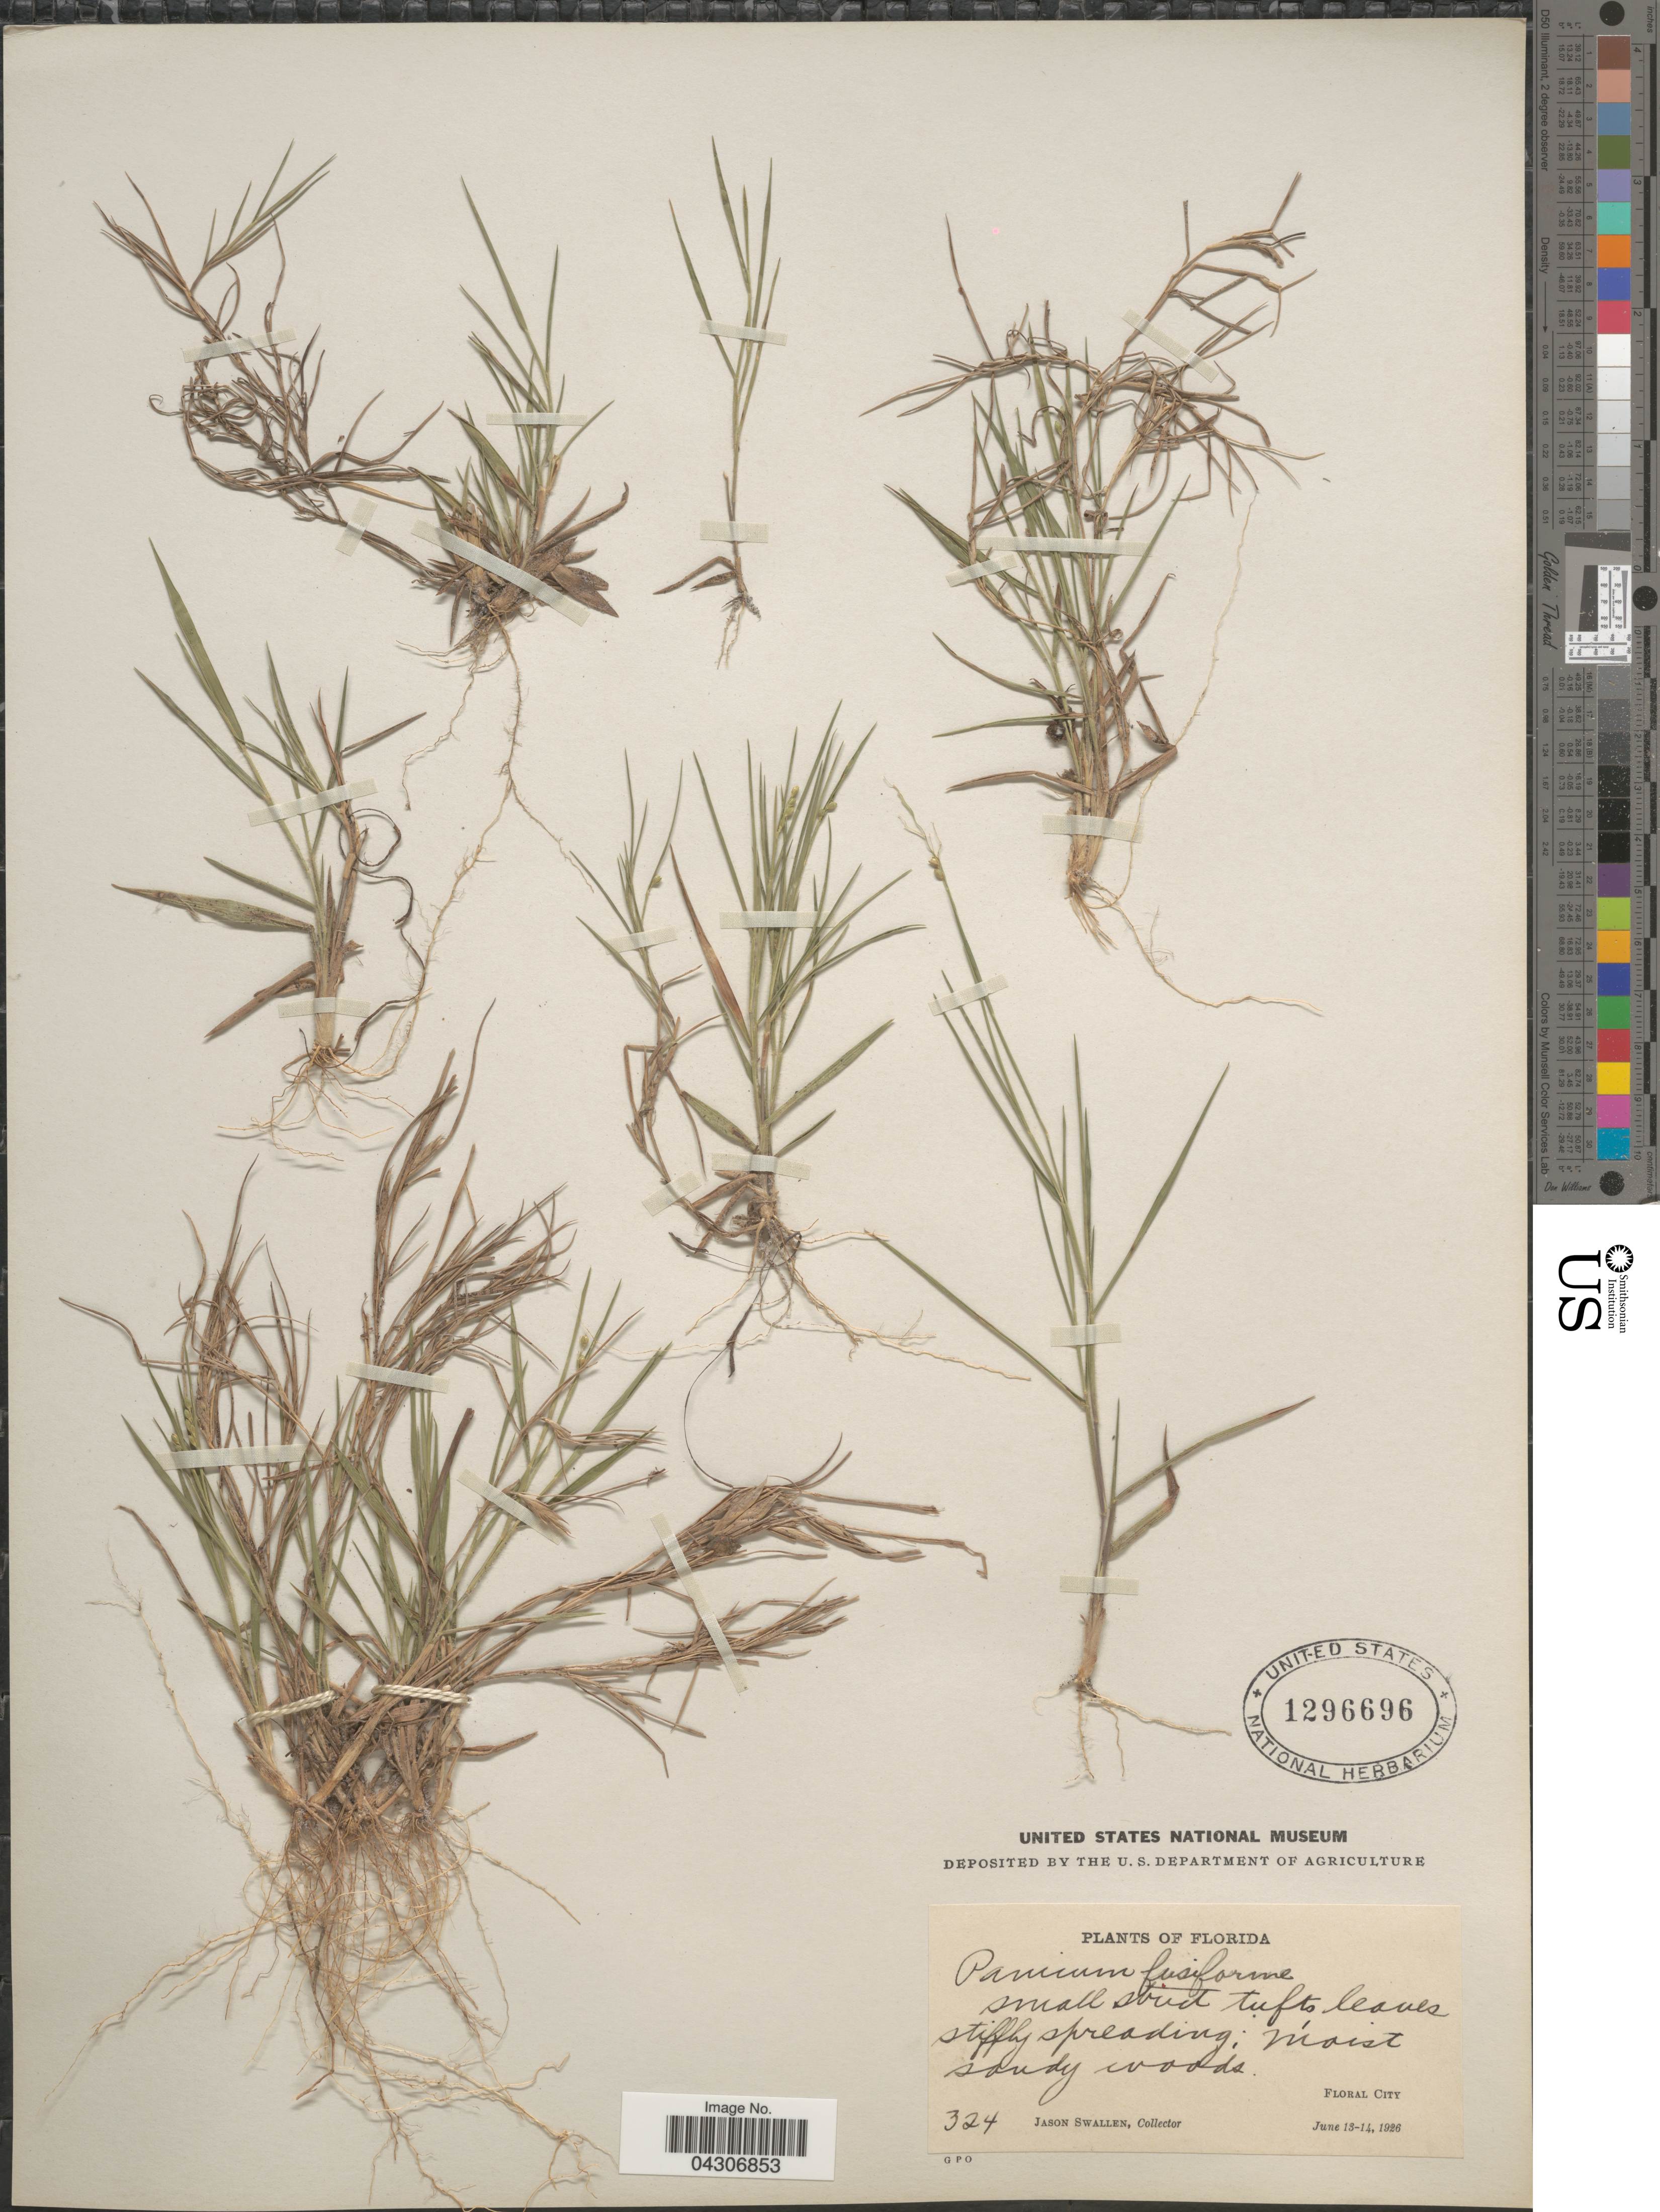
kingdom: Plantae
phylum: Tracheophyta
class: Liliopsida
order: Poales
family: Poaceae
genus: Dichanthelium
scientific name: Dichanthelium aciculare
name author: (Desv. ex Poir.) Gould & C.A. Clark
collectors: J. R. Swallen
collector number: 324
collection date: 1926-06-13/1926-06-14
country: United States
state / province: Florida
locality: Floral City.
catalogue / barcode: US 1296696